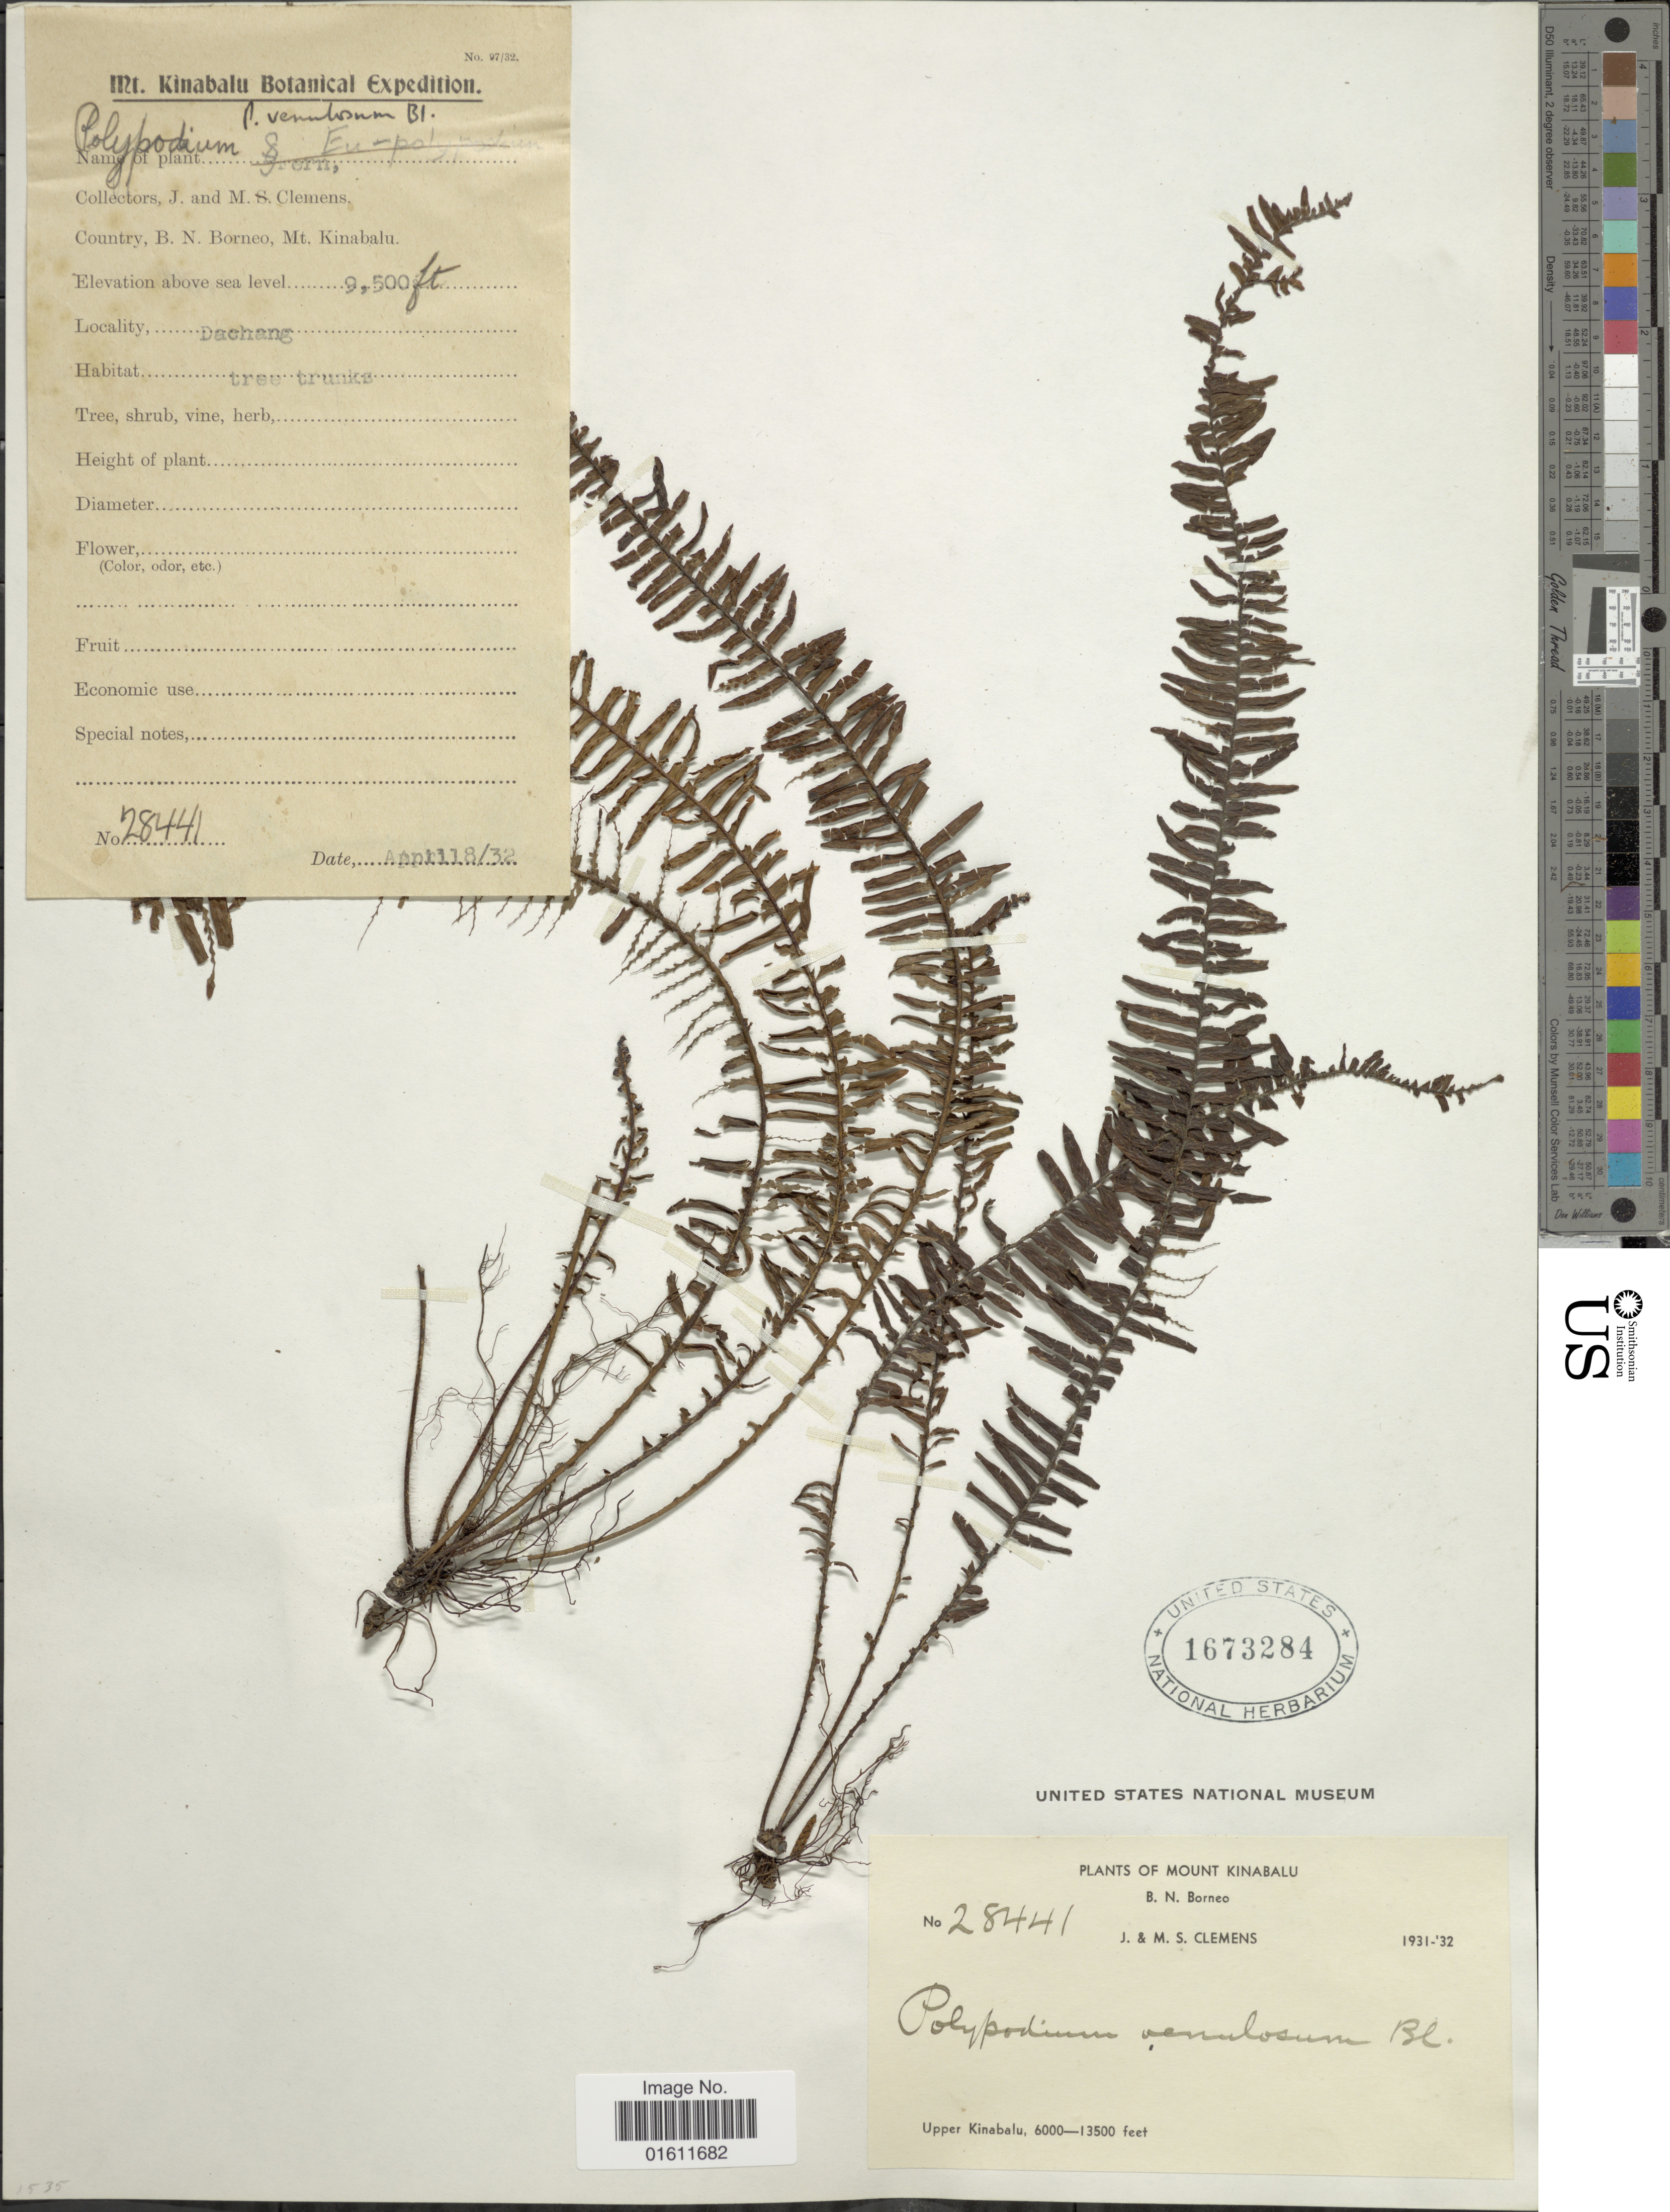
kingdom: Plantae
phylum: Tracheophyta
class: Polypodiopsida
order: Polypodiales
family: Polypodiaceae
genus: Prosaptia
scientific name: Prosaptia venulosa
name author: (Blume) M.G. Price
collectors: J. Clemens & M. S. Clemens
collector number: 28441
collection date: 1932-04-18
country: Malaysia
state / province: Sabah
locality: Mount Kinabalu, Upper Kinabalu, B.N.Borneo, Dachang.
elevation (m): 2896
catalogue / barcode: US 1673284